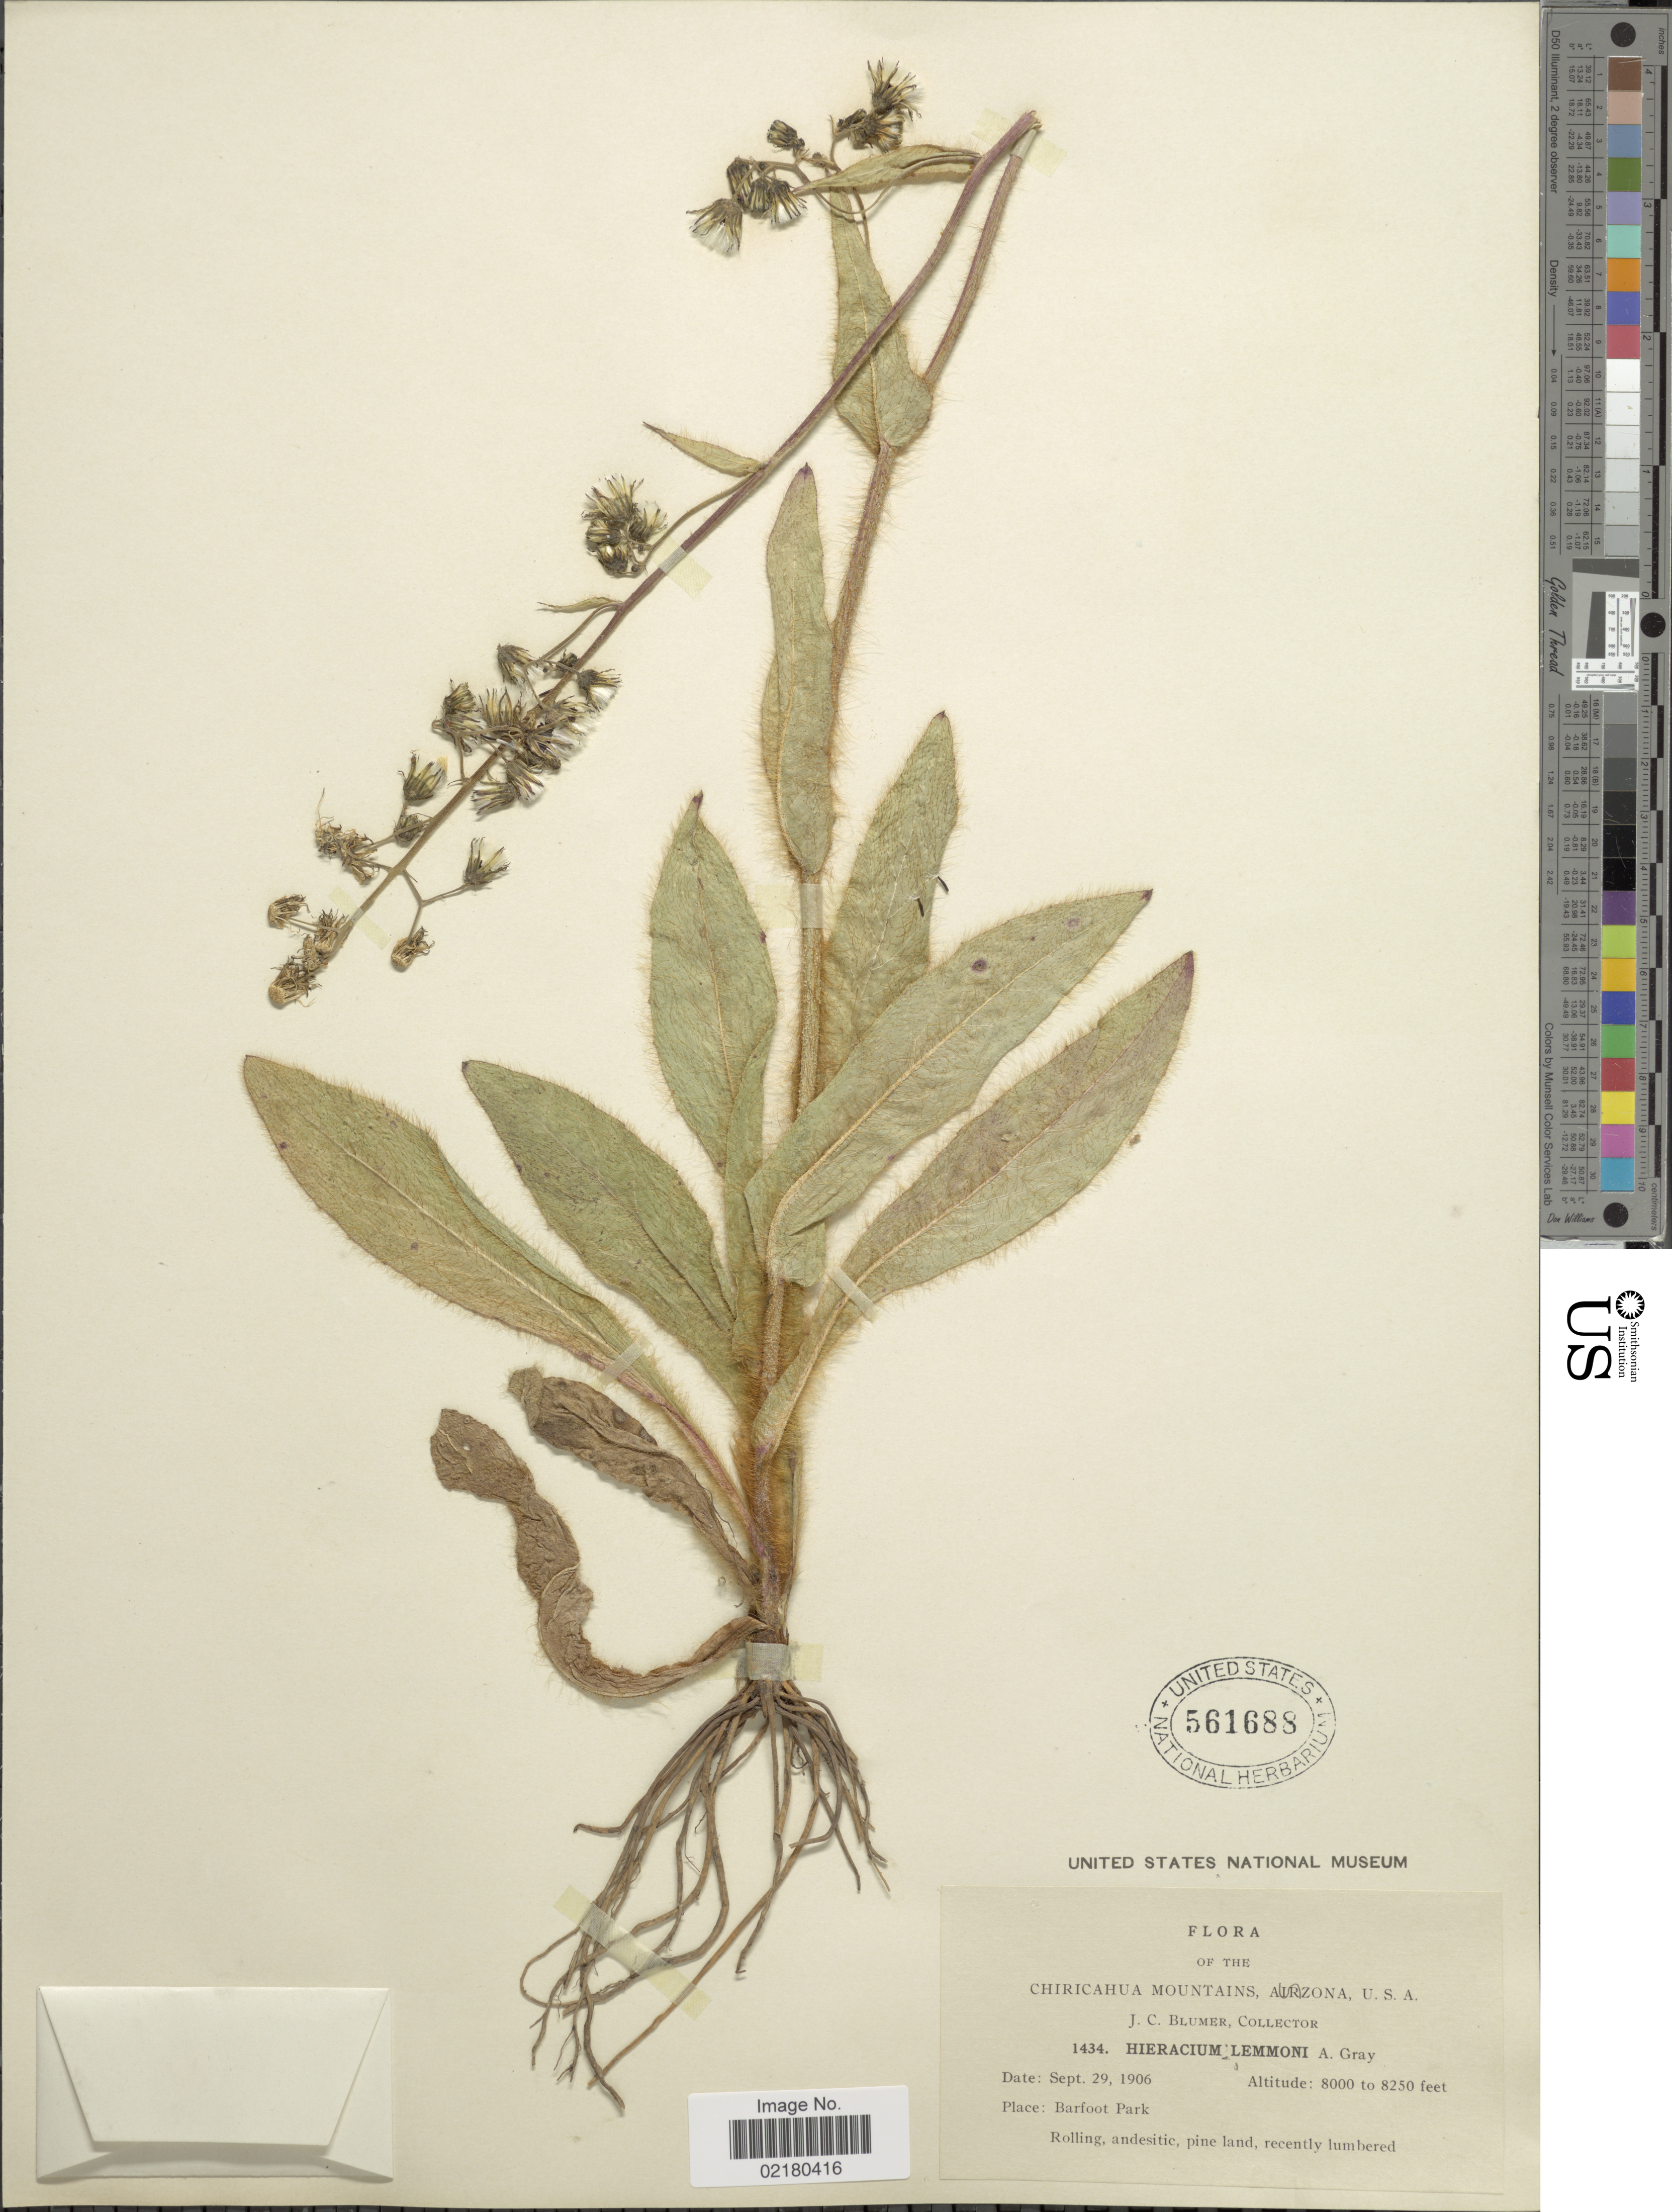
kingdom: Plantae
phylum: Tracheophyta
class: Magnoliopsida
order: Asterales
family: Asteraceae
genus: Hieracium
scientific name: Hieracium crepidispermum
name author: Fr.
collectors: J. C. Blumer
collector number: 1434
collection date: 1906-09-29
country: United States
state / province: Arizona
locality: Chiricahua Mountains, Barfoot Park, rolling, andesitic, pine land, recently lumbered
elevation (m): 2438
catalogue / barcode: US 561688